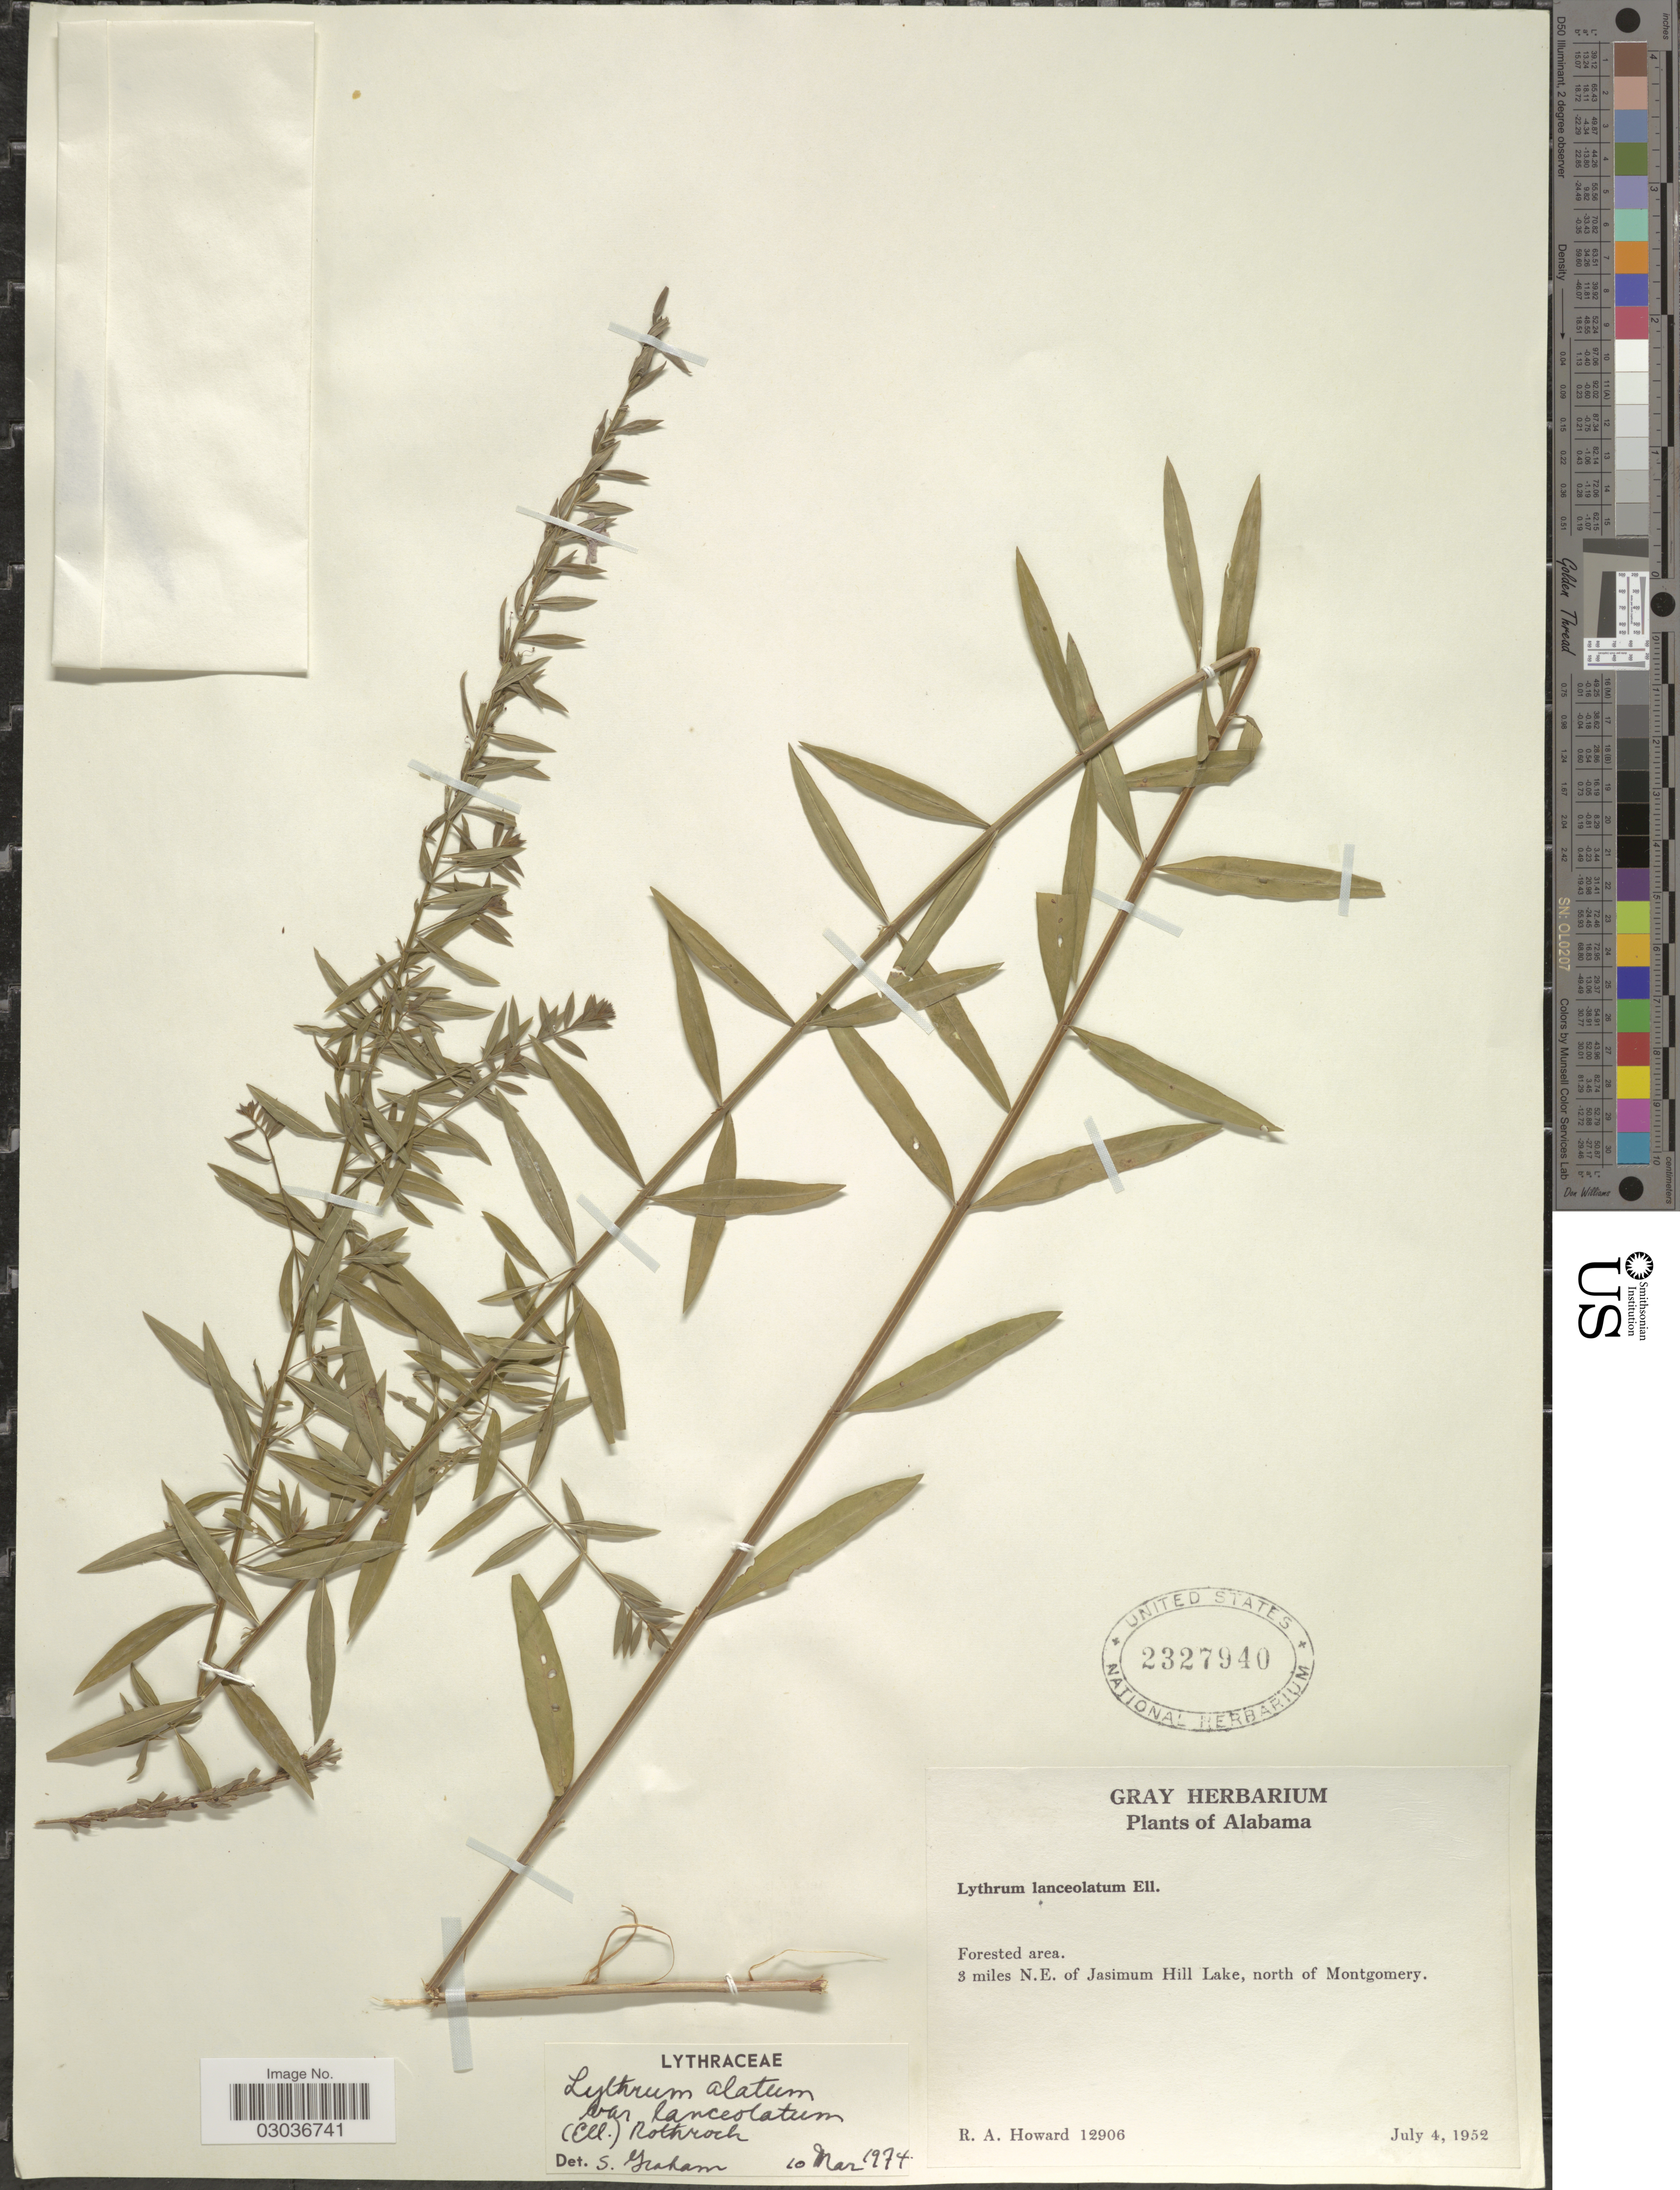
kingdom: Plantae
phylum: Tracheophyta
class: Magnoliopsida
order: Myrtales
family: Lythraceae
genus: Lythrum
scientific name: Lythrum alatum var. lanceolatum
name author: (Elliott) A. Gray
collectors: R. A. Howard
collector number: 12906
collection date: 1952-07-04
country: United States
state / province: Alabama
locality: Forested area. 3 miles N.E. of Jasimum Hill Lake, north of Montgomery.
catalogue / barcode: US 2327940